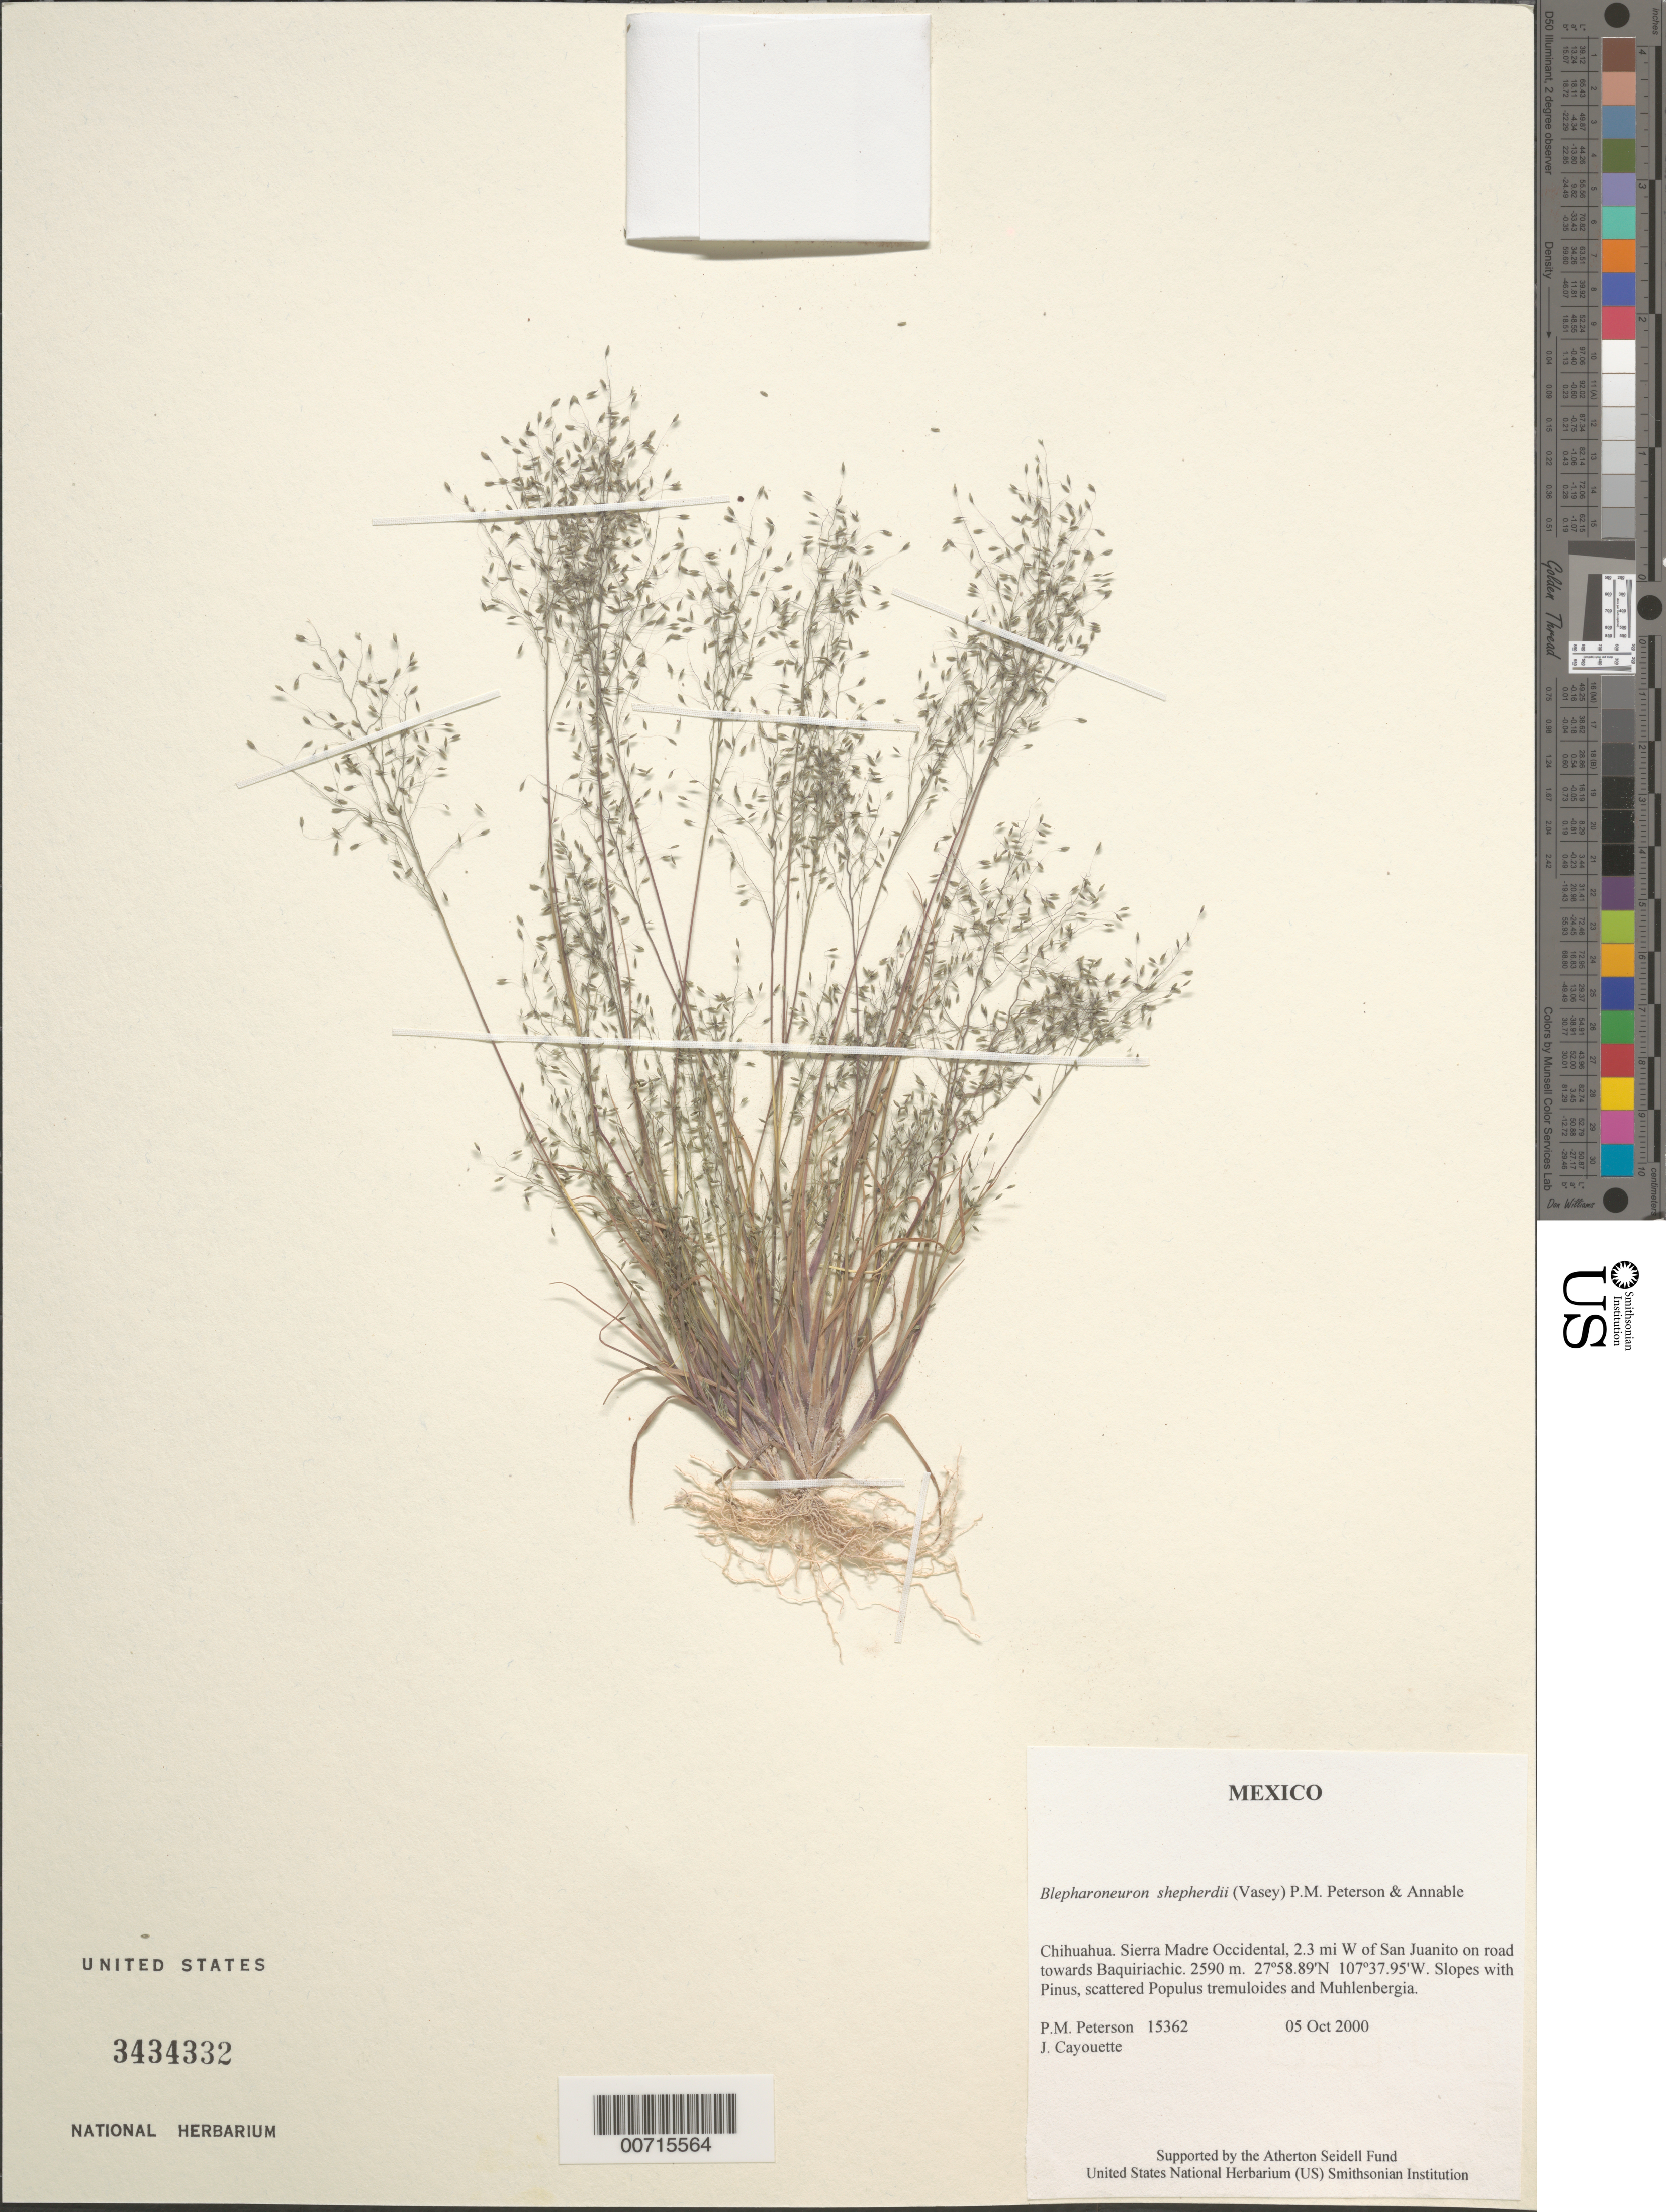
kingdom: Plantae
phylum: Tracheophyta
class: Liliopsida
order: Poales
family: Poaceae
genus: Blepharoneuron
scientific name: Blepharoneuron shepherdii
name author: (Vasey) P.M. Peterson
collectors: P. M. Peterson & J. Cayouette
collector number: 15362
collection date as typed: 05 Oct 2000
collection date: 2000-10-05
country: Mexico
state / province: Chihuahua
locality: Sierra Madre Occidental, 2.3 mi W of San Juanito on road towards Baquiriachic.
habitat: Slopes with Pinus, scattered Populus tremuloides and Muhlenbergia.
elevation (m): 2590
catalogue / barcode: US 3434332